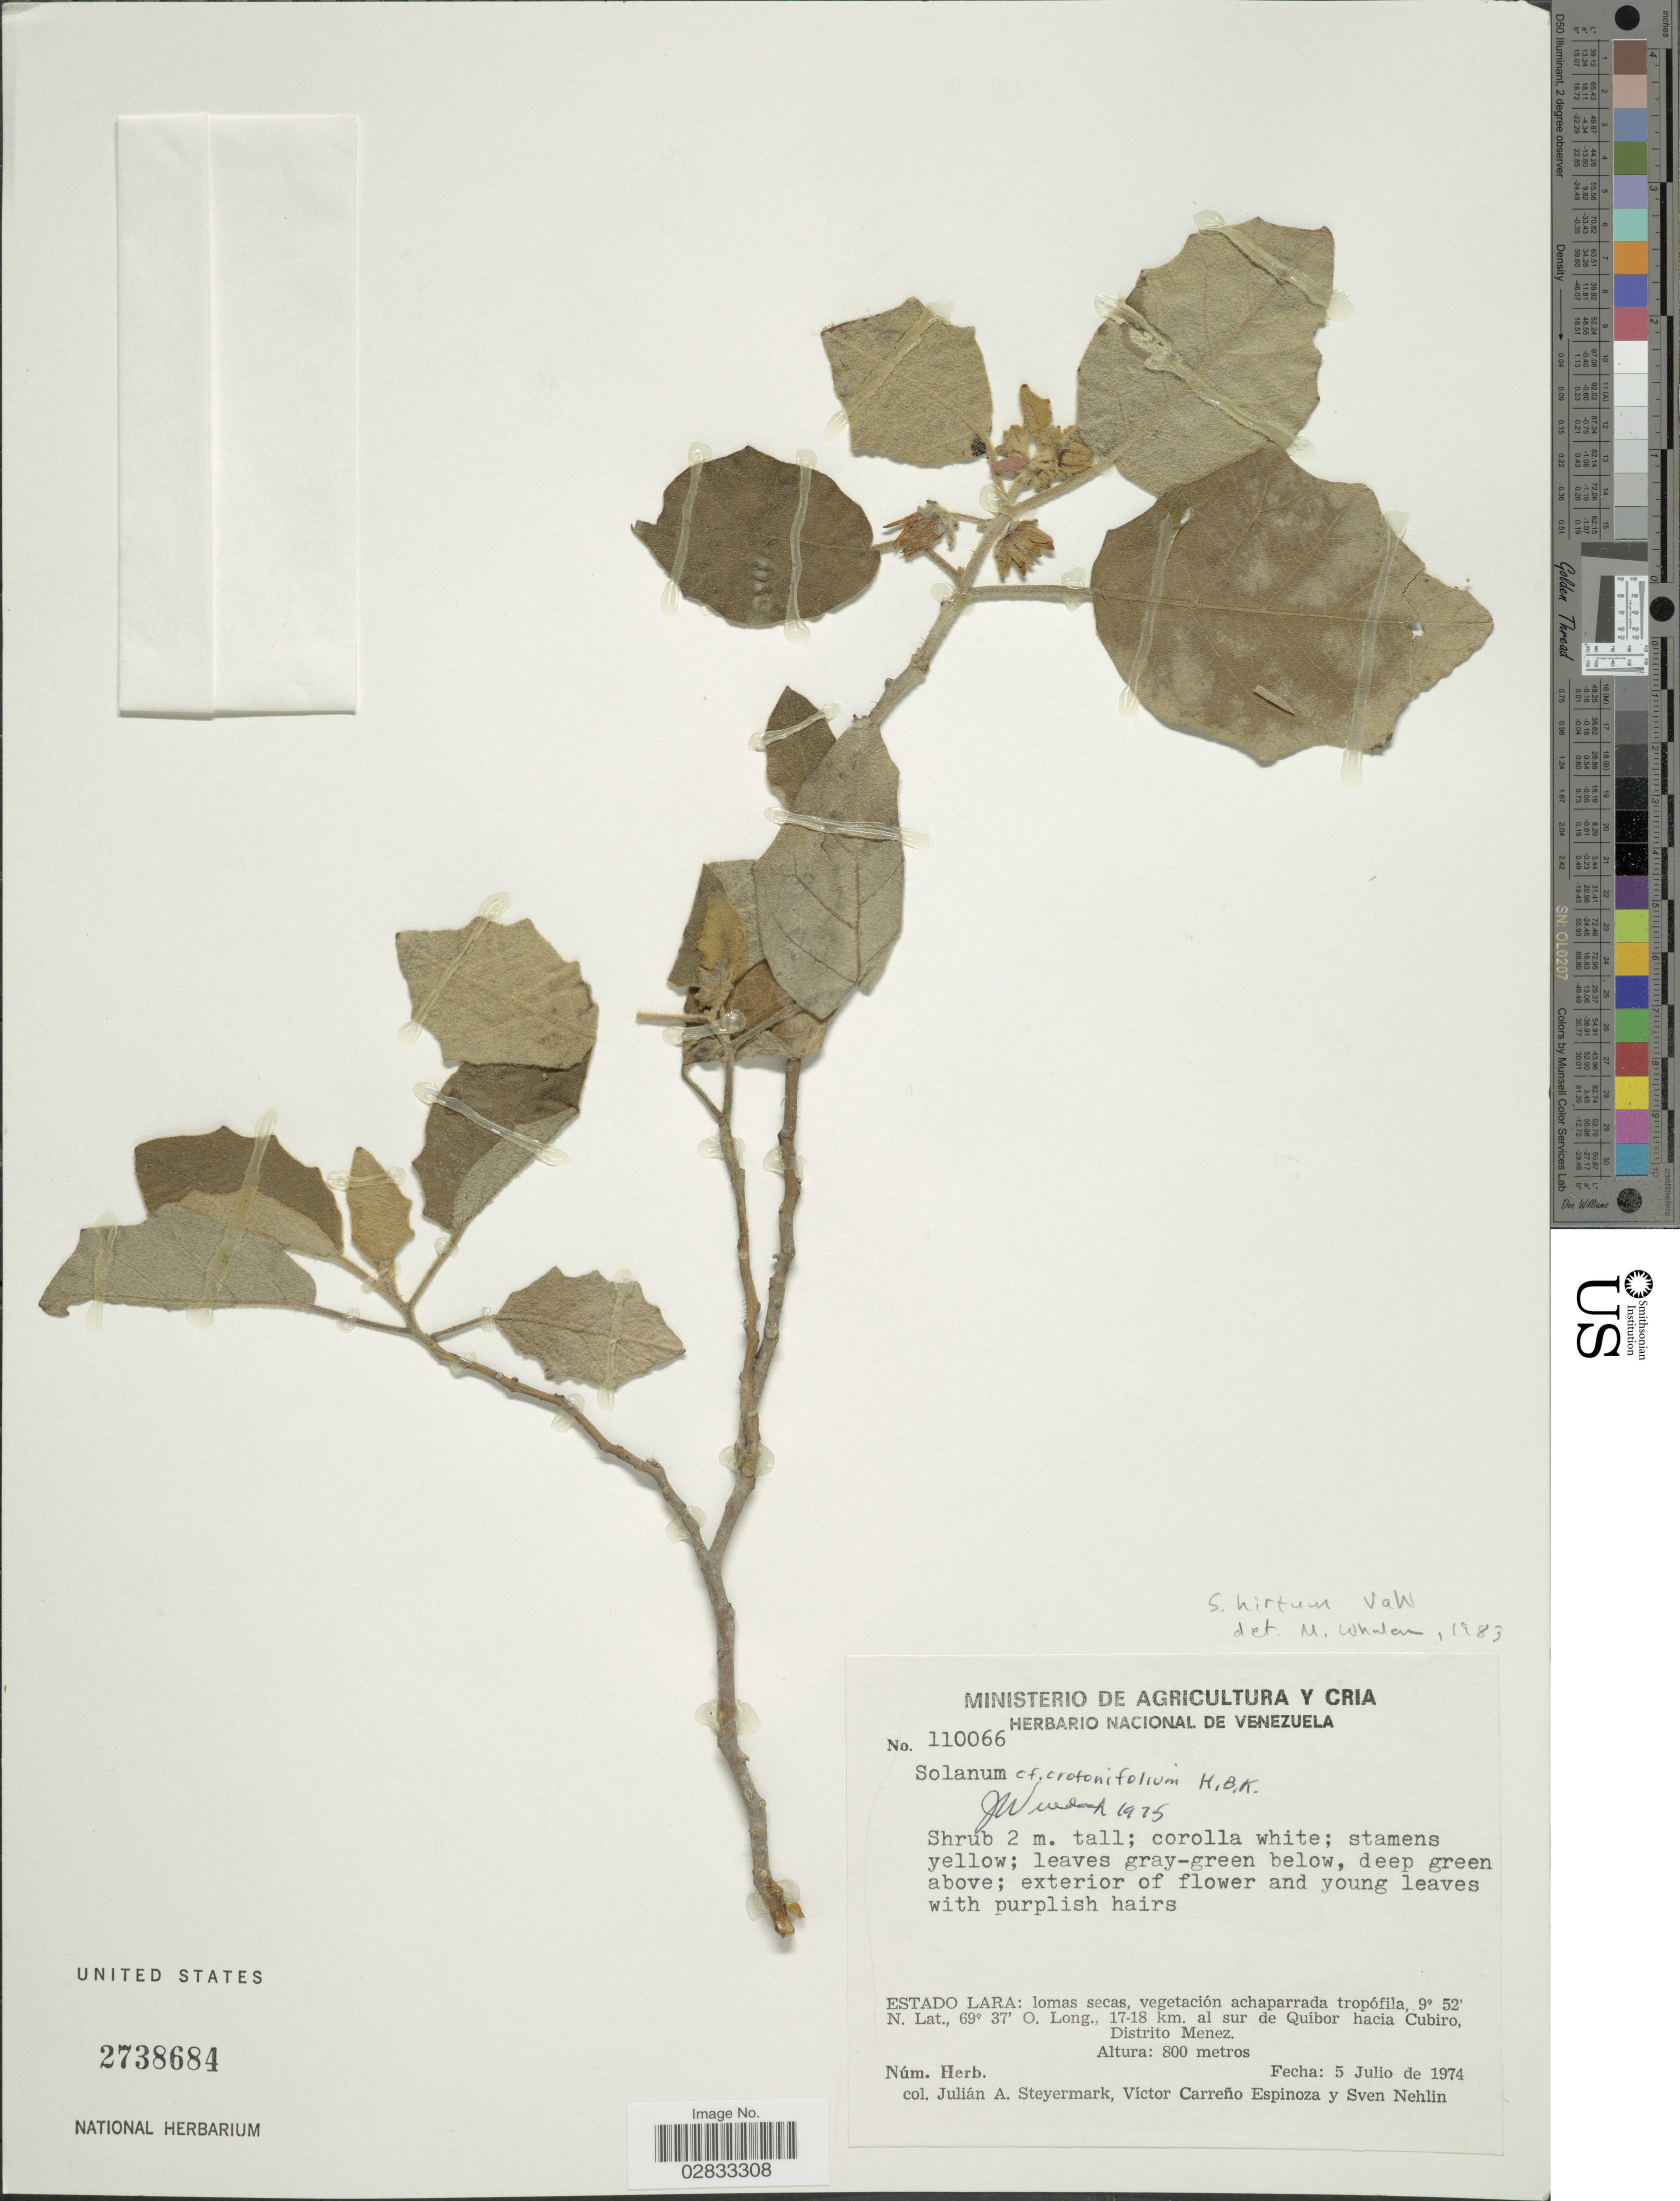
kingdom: Plantae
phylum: Tracheophyta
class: Magnoliopsida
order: Solanales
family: Solanaceae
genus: Solanum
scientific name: Solanum hirtum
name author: Vahl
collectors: J. Steyermark, V. Espinoza & S. Nehlin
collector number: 110066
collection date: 1974-07-05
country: Venezuela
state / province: Lara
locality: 17-18 km. al sur de Quibor hacia Cubiro, Distrito Menez.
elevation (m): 800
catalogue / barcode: US 2738684